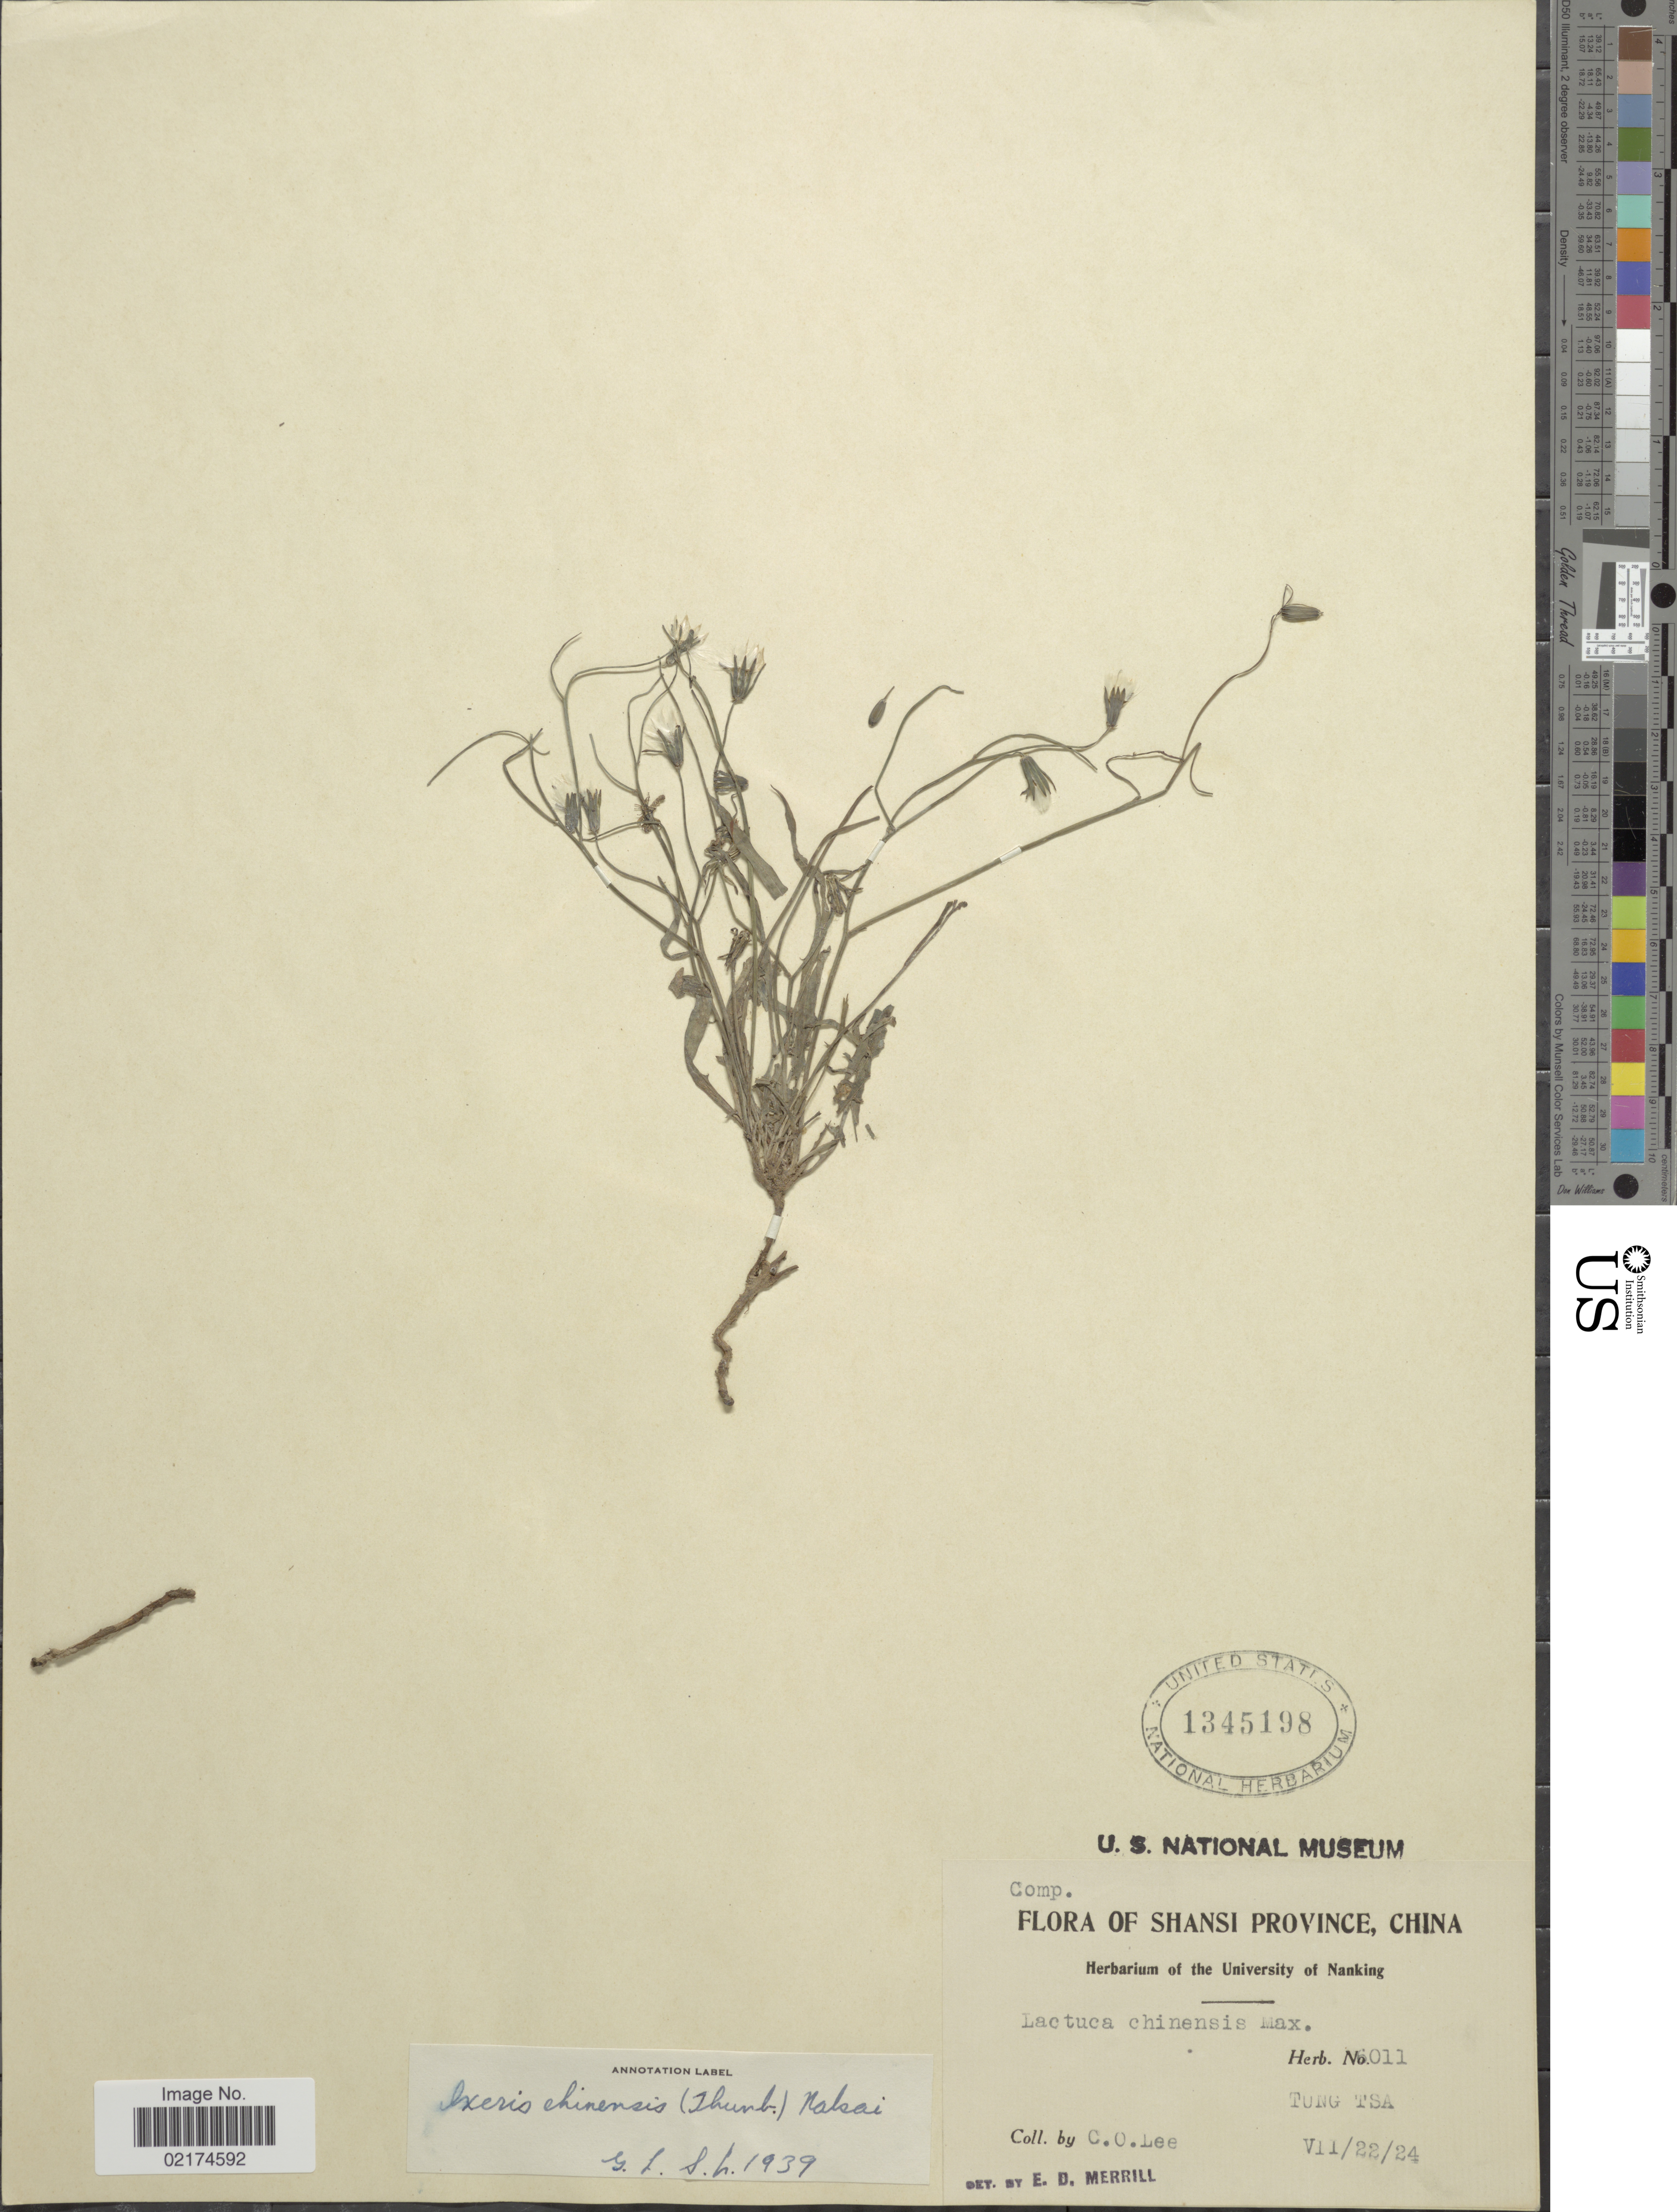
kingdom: Plantae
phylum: Tracheophyta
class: Magnoliopsida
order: Asterales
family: Asteraceae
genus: Ixeris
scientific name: Ixeris chinensis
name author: (Thunb.) Nakai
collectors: C. Lee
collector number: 6011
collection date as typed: Transcribed d/m/y: 22/7/24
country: China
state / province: Shanxi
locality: Shansi Province, Tung Tsa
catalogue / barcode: US 1345198